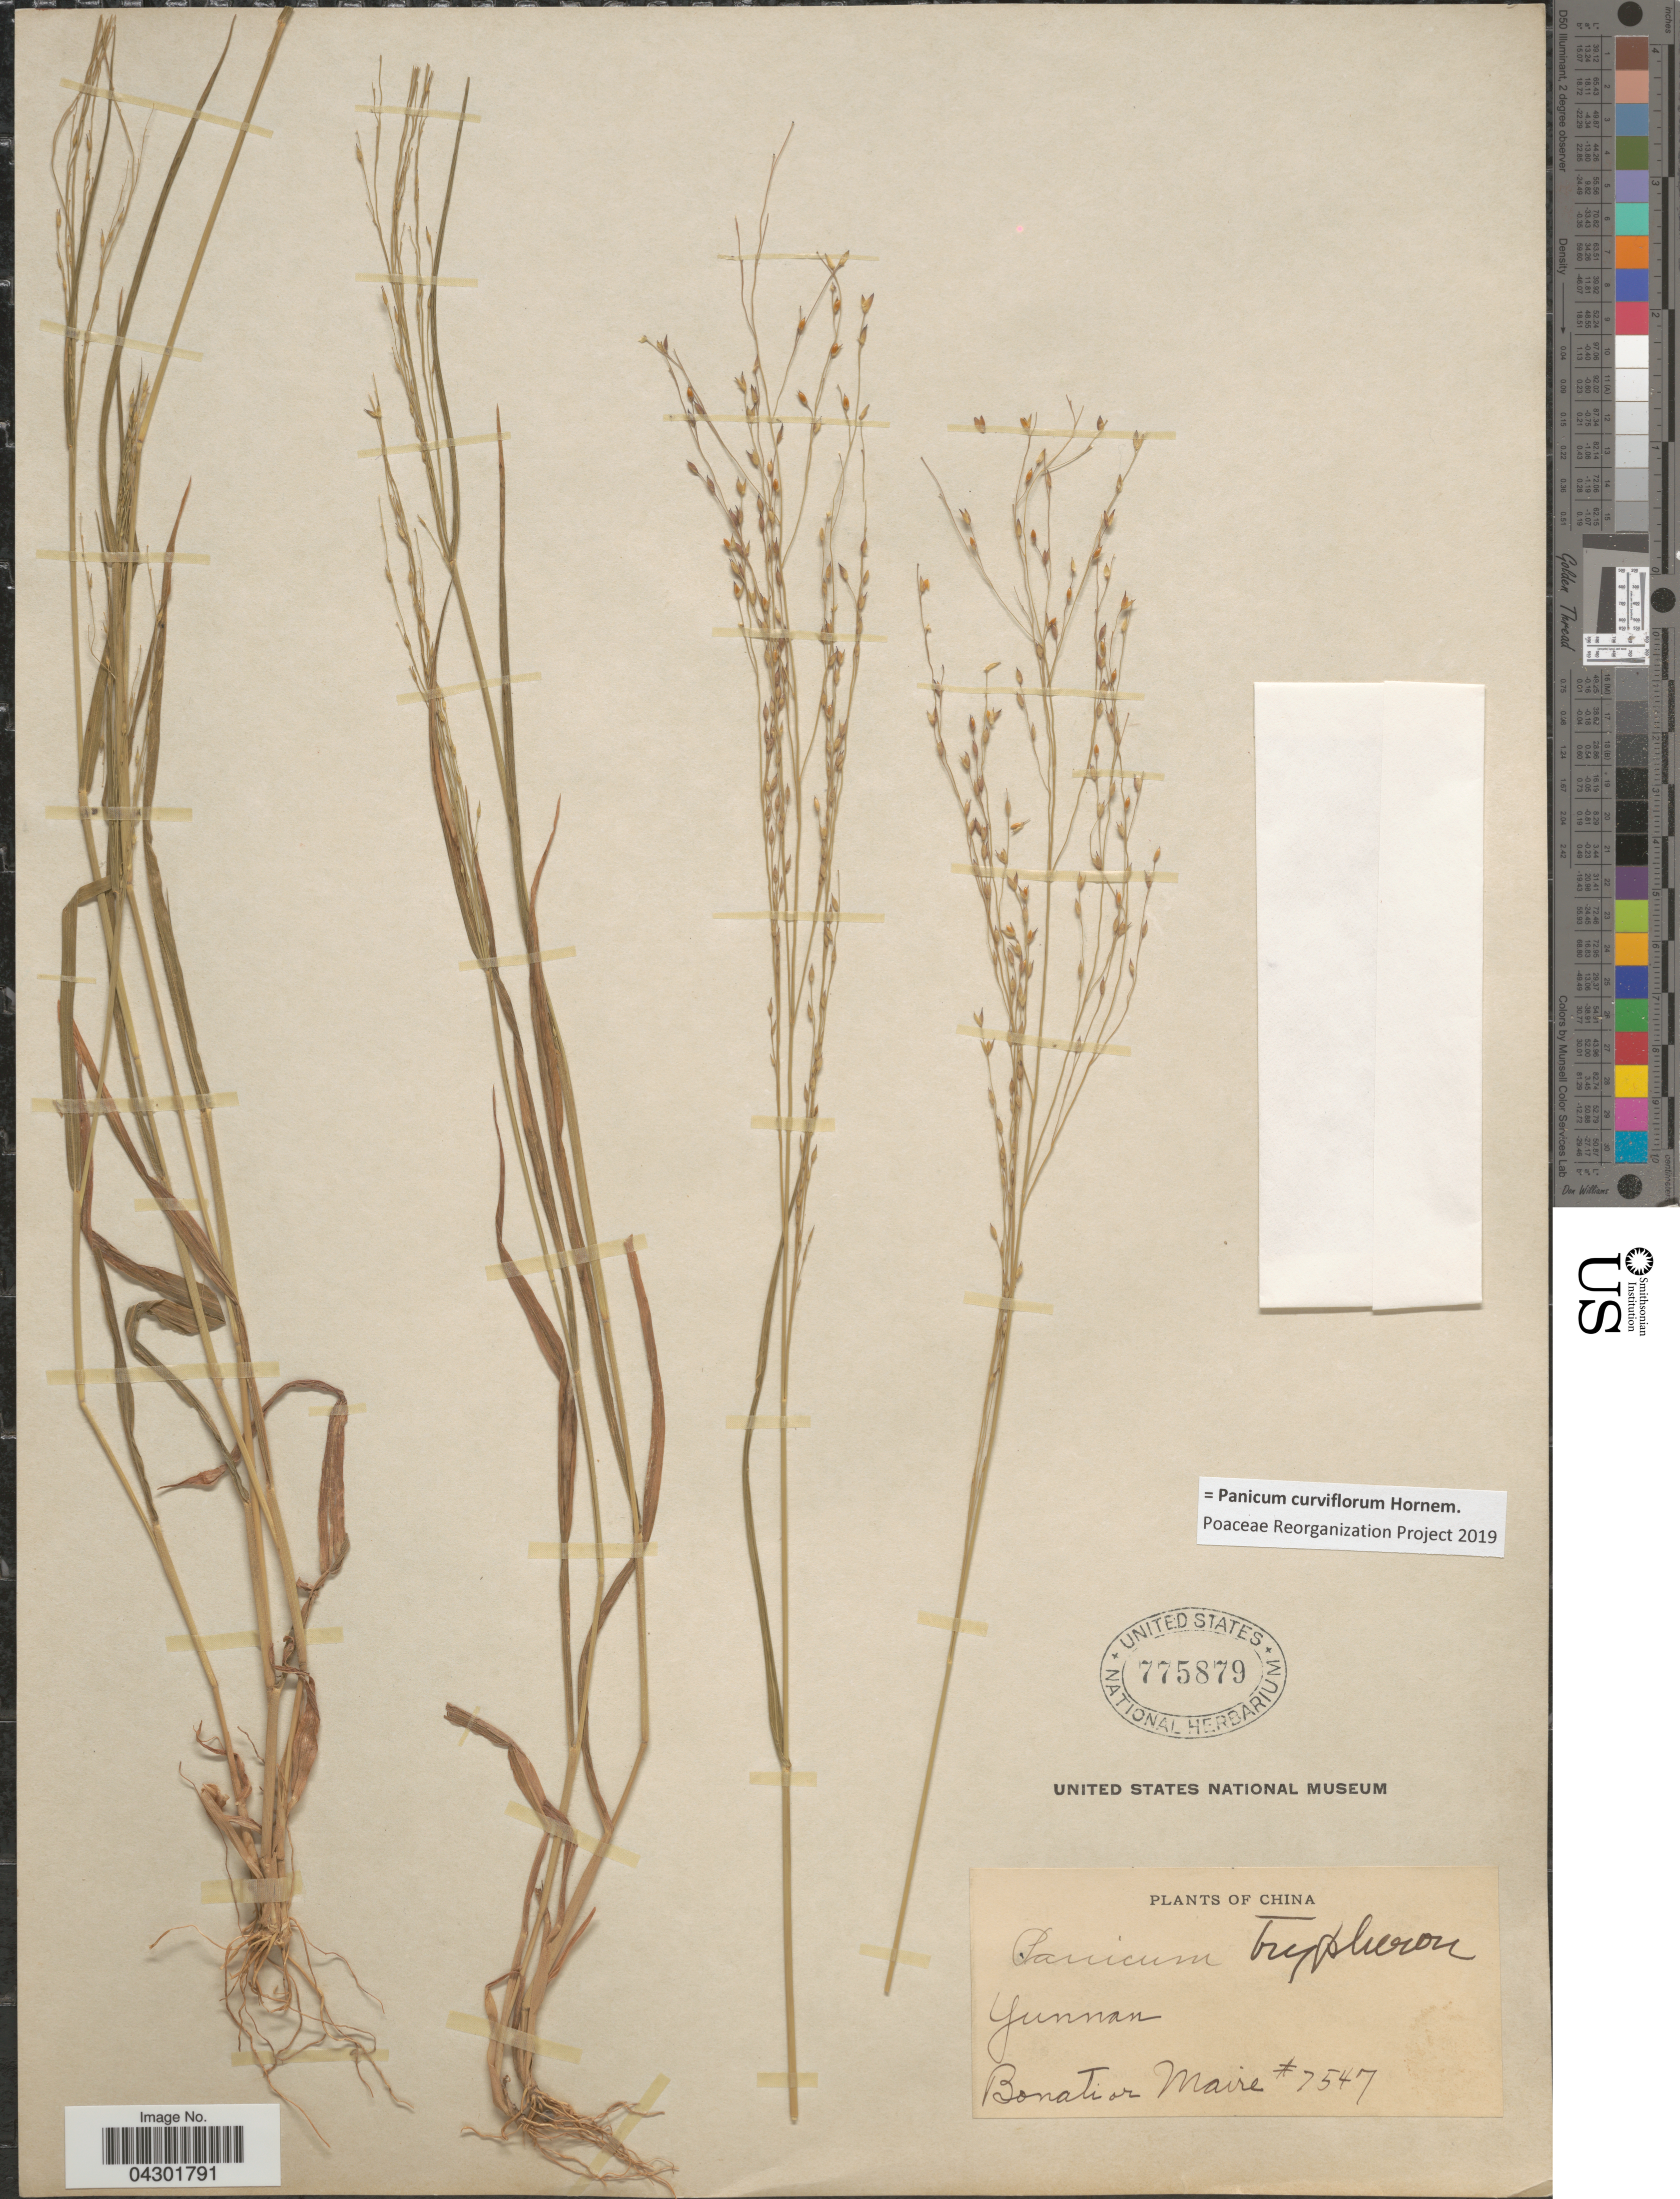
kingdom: Plantae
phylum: Tracheophyta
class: Liliopsida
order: Poales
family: Poaceae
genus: Panicum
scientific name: Panicum curviflorum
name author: Hornem.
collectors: -. Bonati & Maire, --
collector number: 7547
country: China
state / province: Yunnan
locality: Yunnan.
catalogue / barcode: US 775879